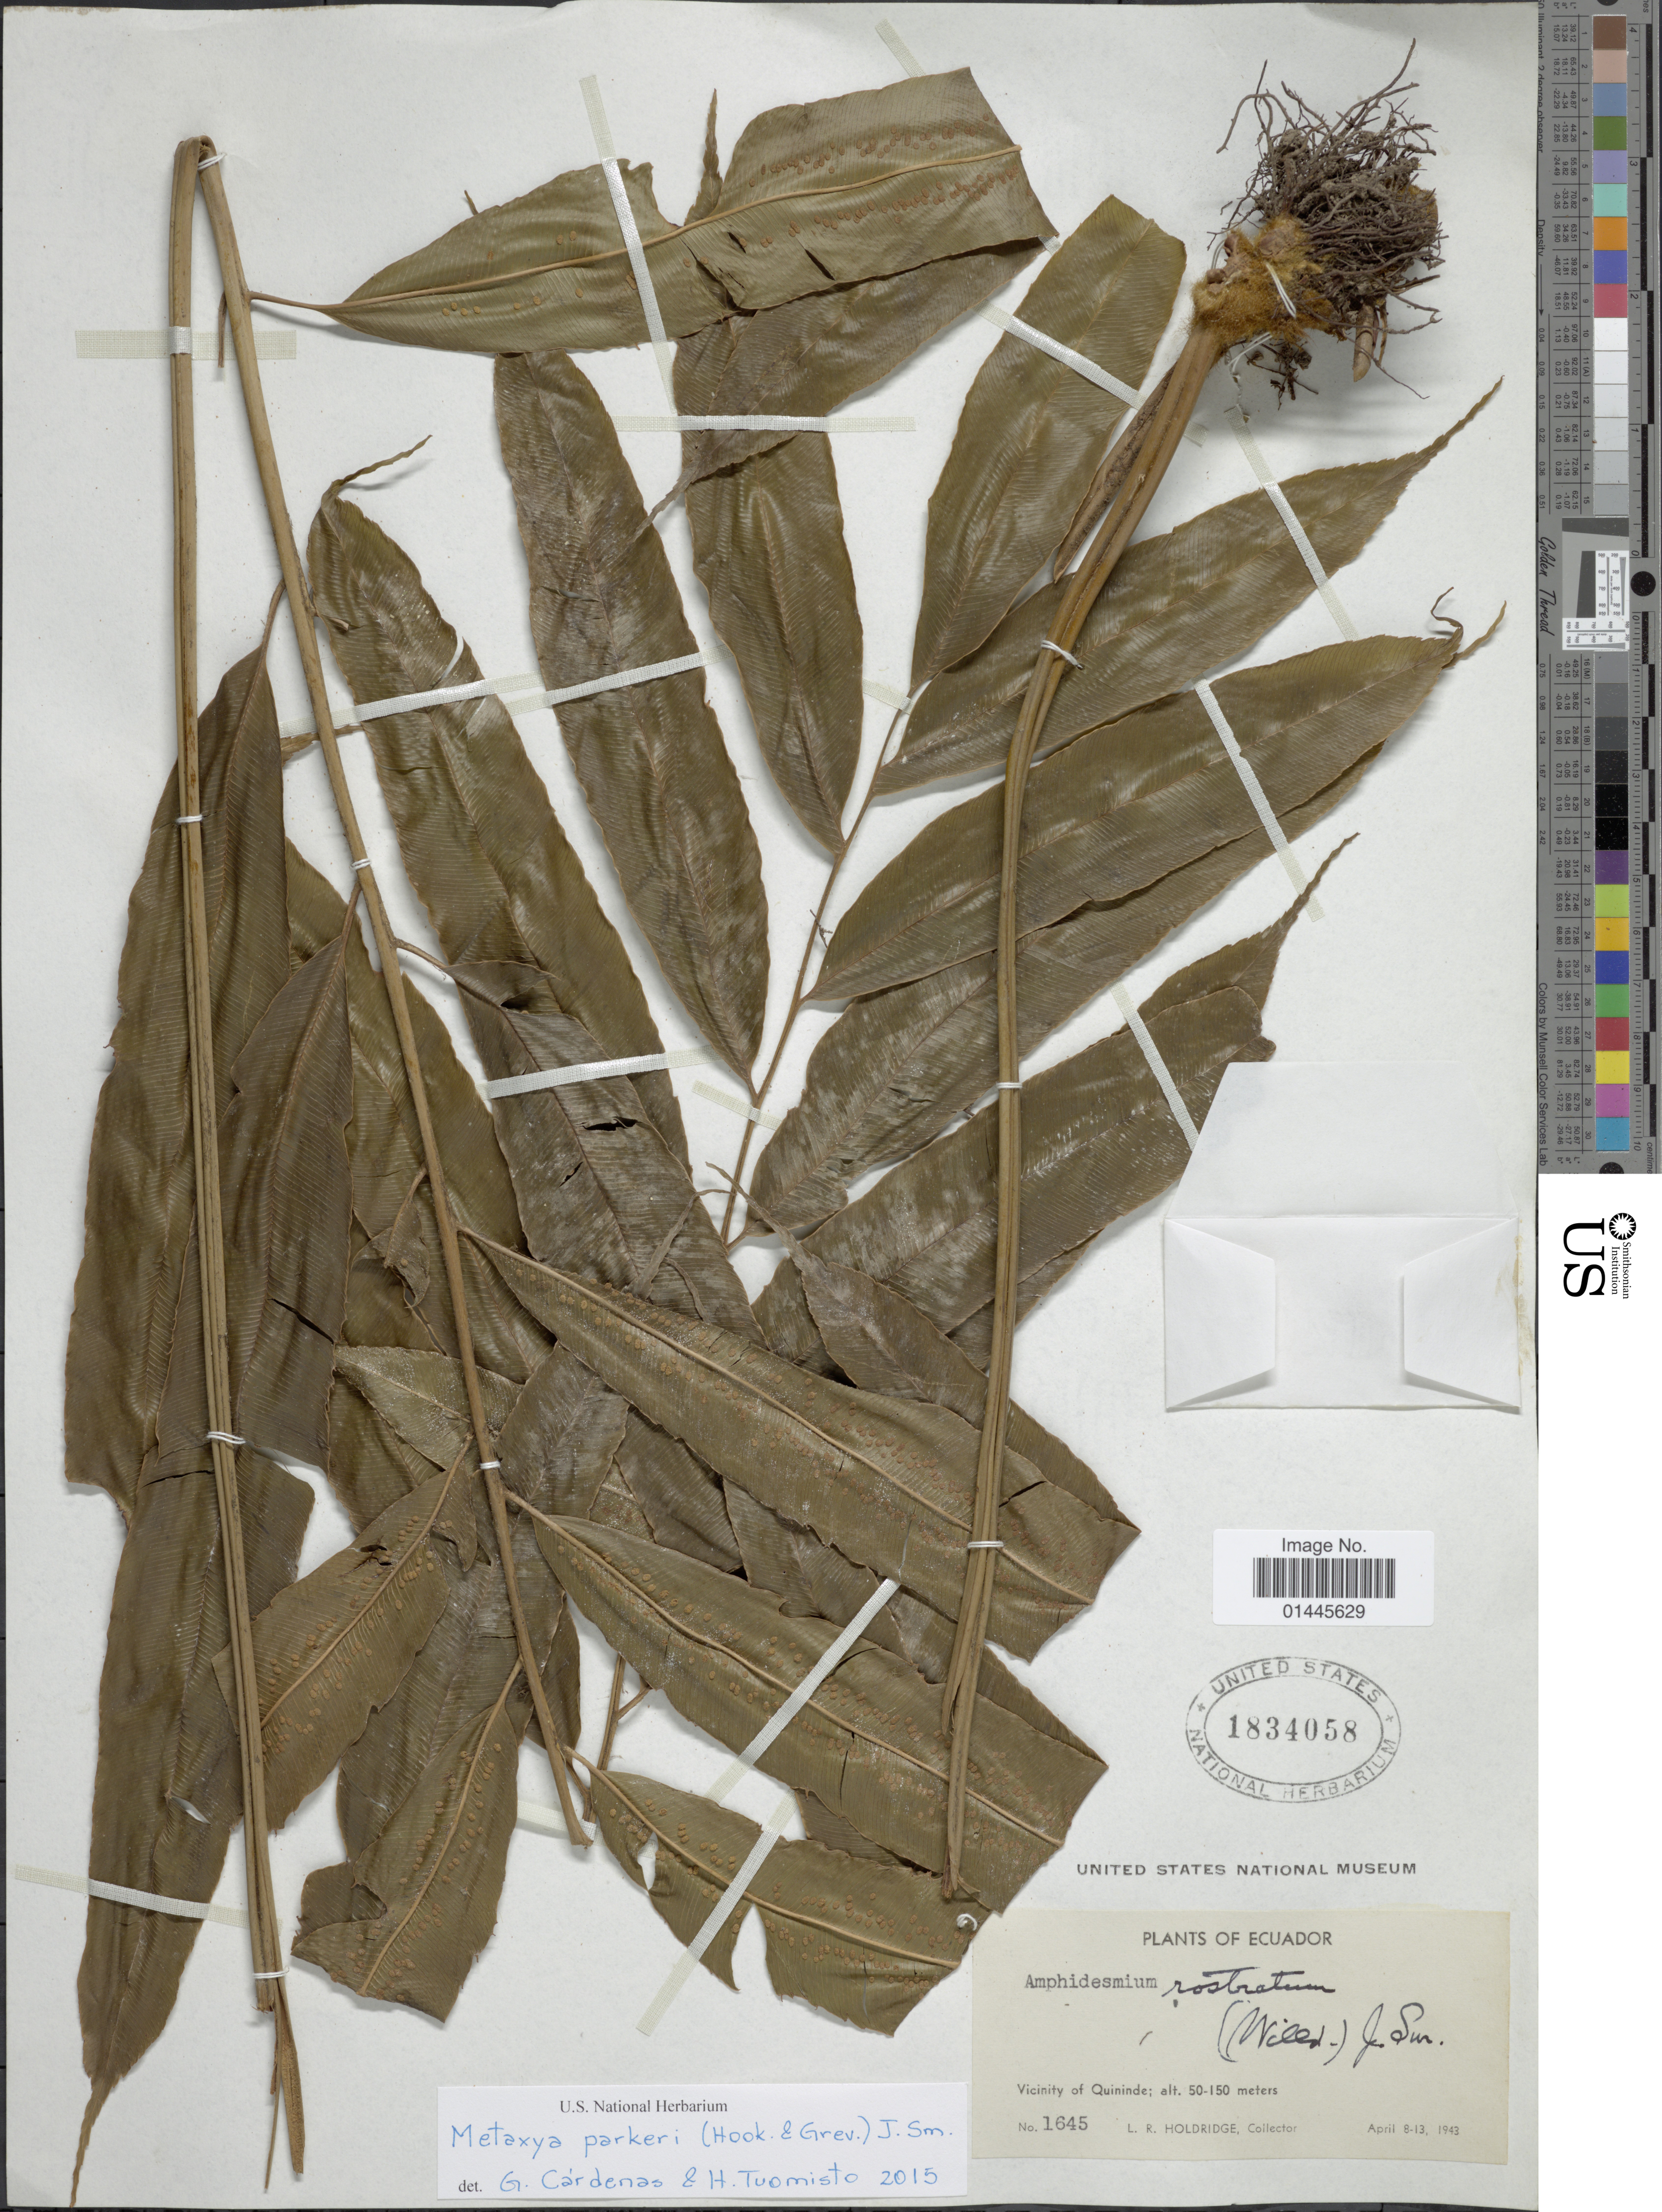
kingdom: Plantae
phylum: Tracheophyta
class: Polypodiopsida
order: Cyatheales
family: Metaxyaceae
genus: Metaxya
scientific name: Metaxya parkeri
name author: (Hook. & Grev.) J. Sm.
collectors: L. Holdridge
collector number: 1645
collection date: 1943-04-08/1943-04-13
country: Ecuador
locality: Vicinity of Quininde.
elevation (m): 50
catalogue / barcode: US 1834058